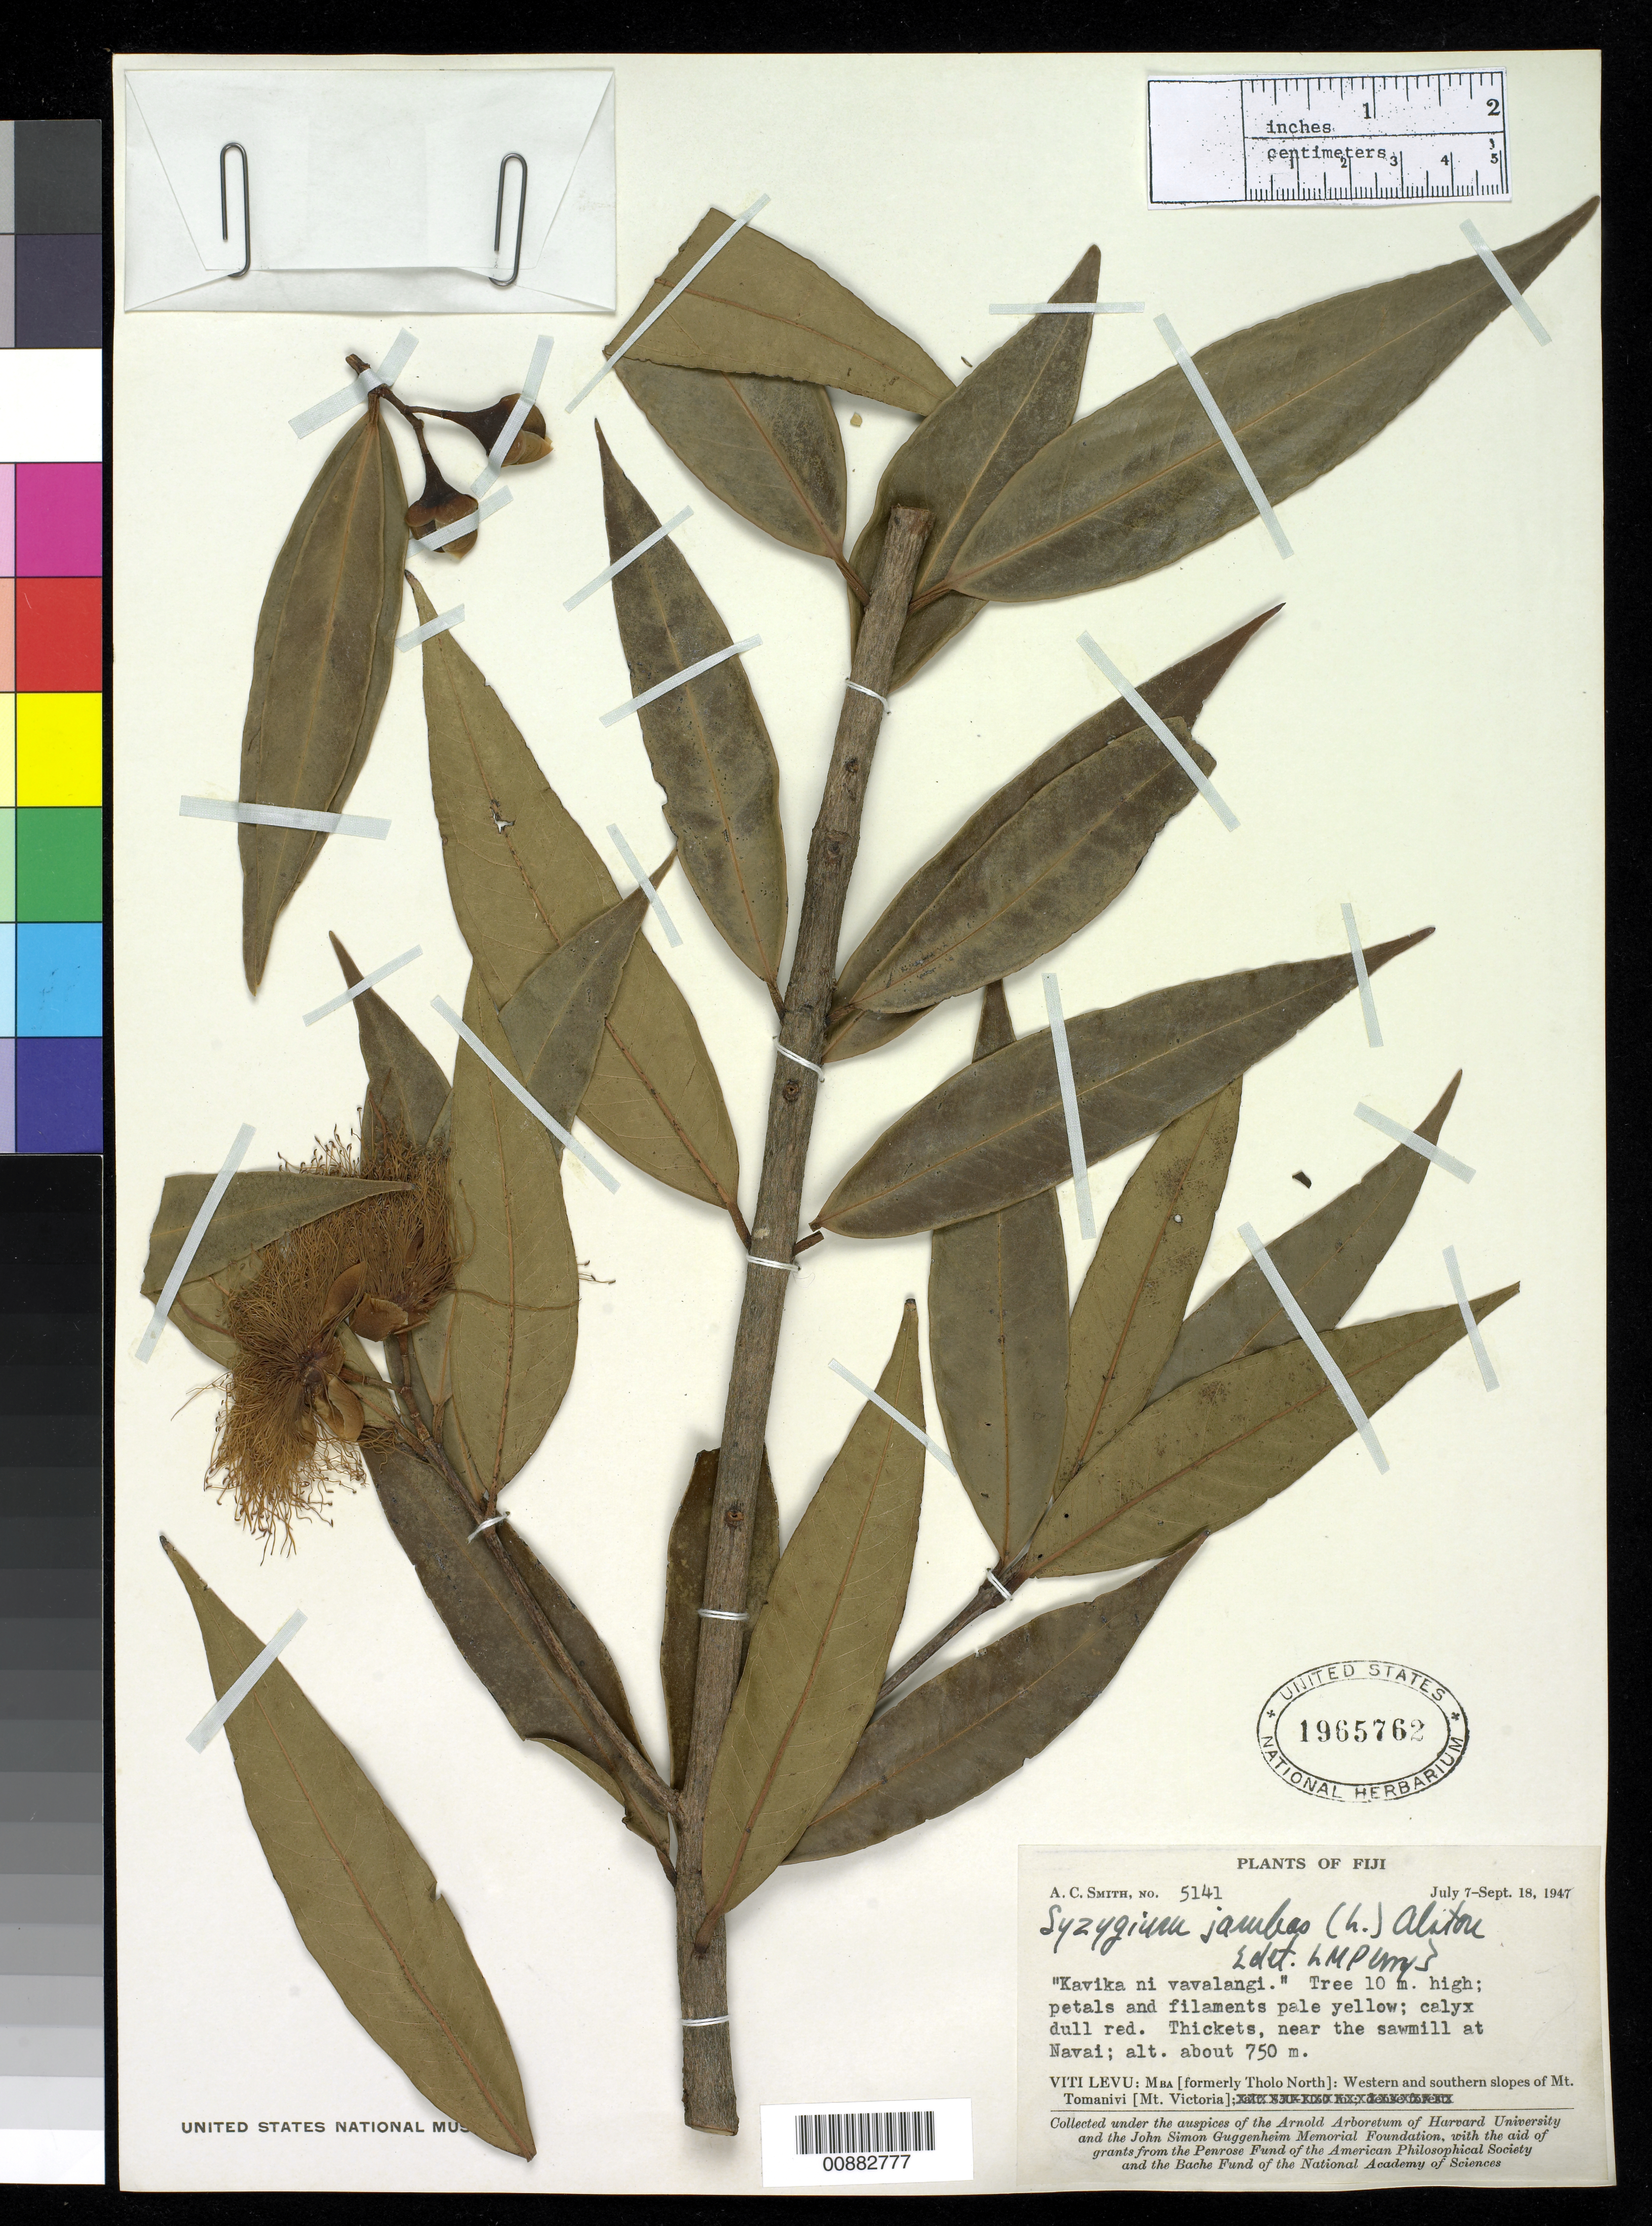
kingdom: Plantae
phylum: Tracheophyta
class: Magnoliopsida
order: Myrtales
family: Myrtaceae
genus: Syzygium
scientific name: Syzygium jambos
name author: (L.) Alston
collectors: C. A. Smith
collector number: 5141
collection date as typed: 07 Jul 1947 to 18 Sep 1947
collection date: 1947-07-07/1947-09-18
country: Fiji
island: Viti Levu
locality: MBA (fomerly Tholo N.): western and southern slopes of Mt Tomanivi (Mt Victoria).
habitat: Thickets near sawmill at Navai.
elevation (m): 750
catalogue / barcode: US 1965762